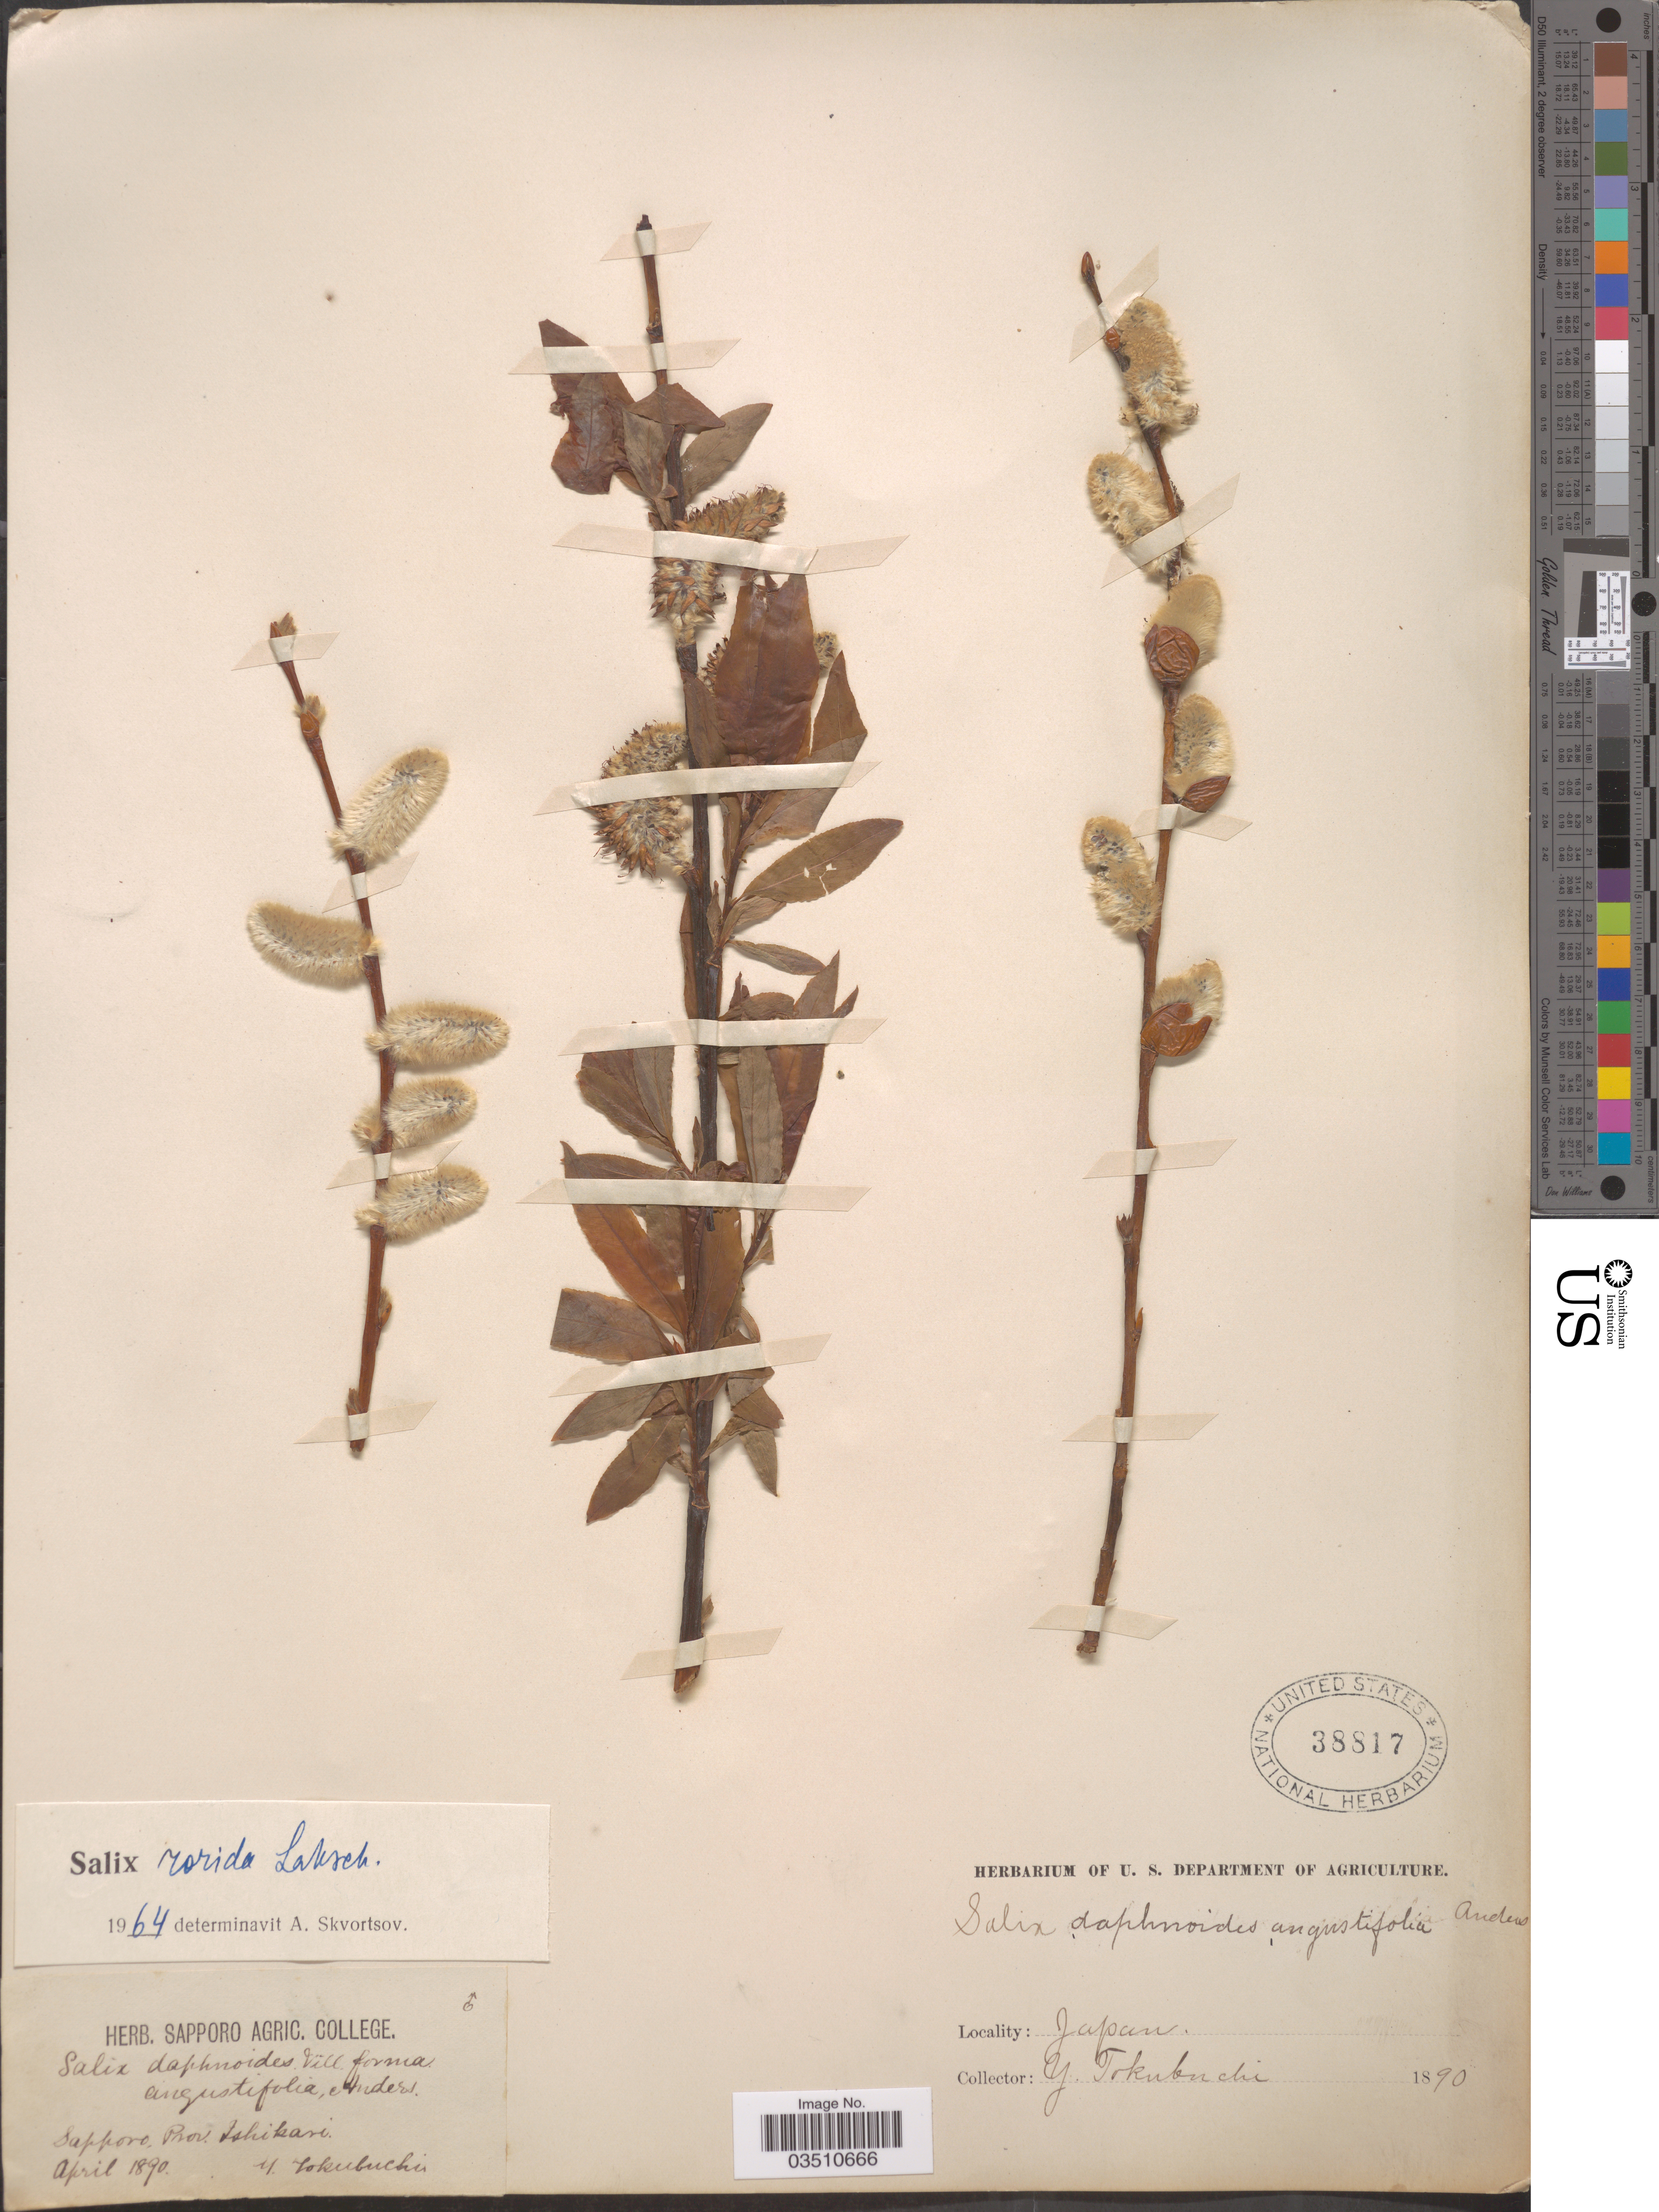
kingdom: Plantae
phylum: Tracheophyta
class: Magnoliopsida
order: Malpighiales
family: Salicaceae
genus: Salix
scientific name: Salix rorida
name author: Laksch.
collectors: Y. Tokubuchi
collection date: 1890-04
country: Japan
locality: Sapporo, Prov. Ishikari.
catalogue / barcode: US 38817